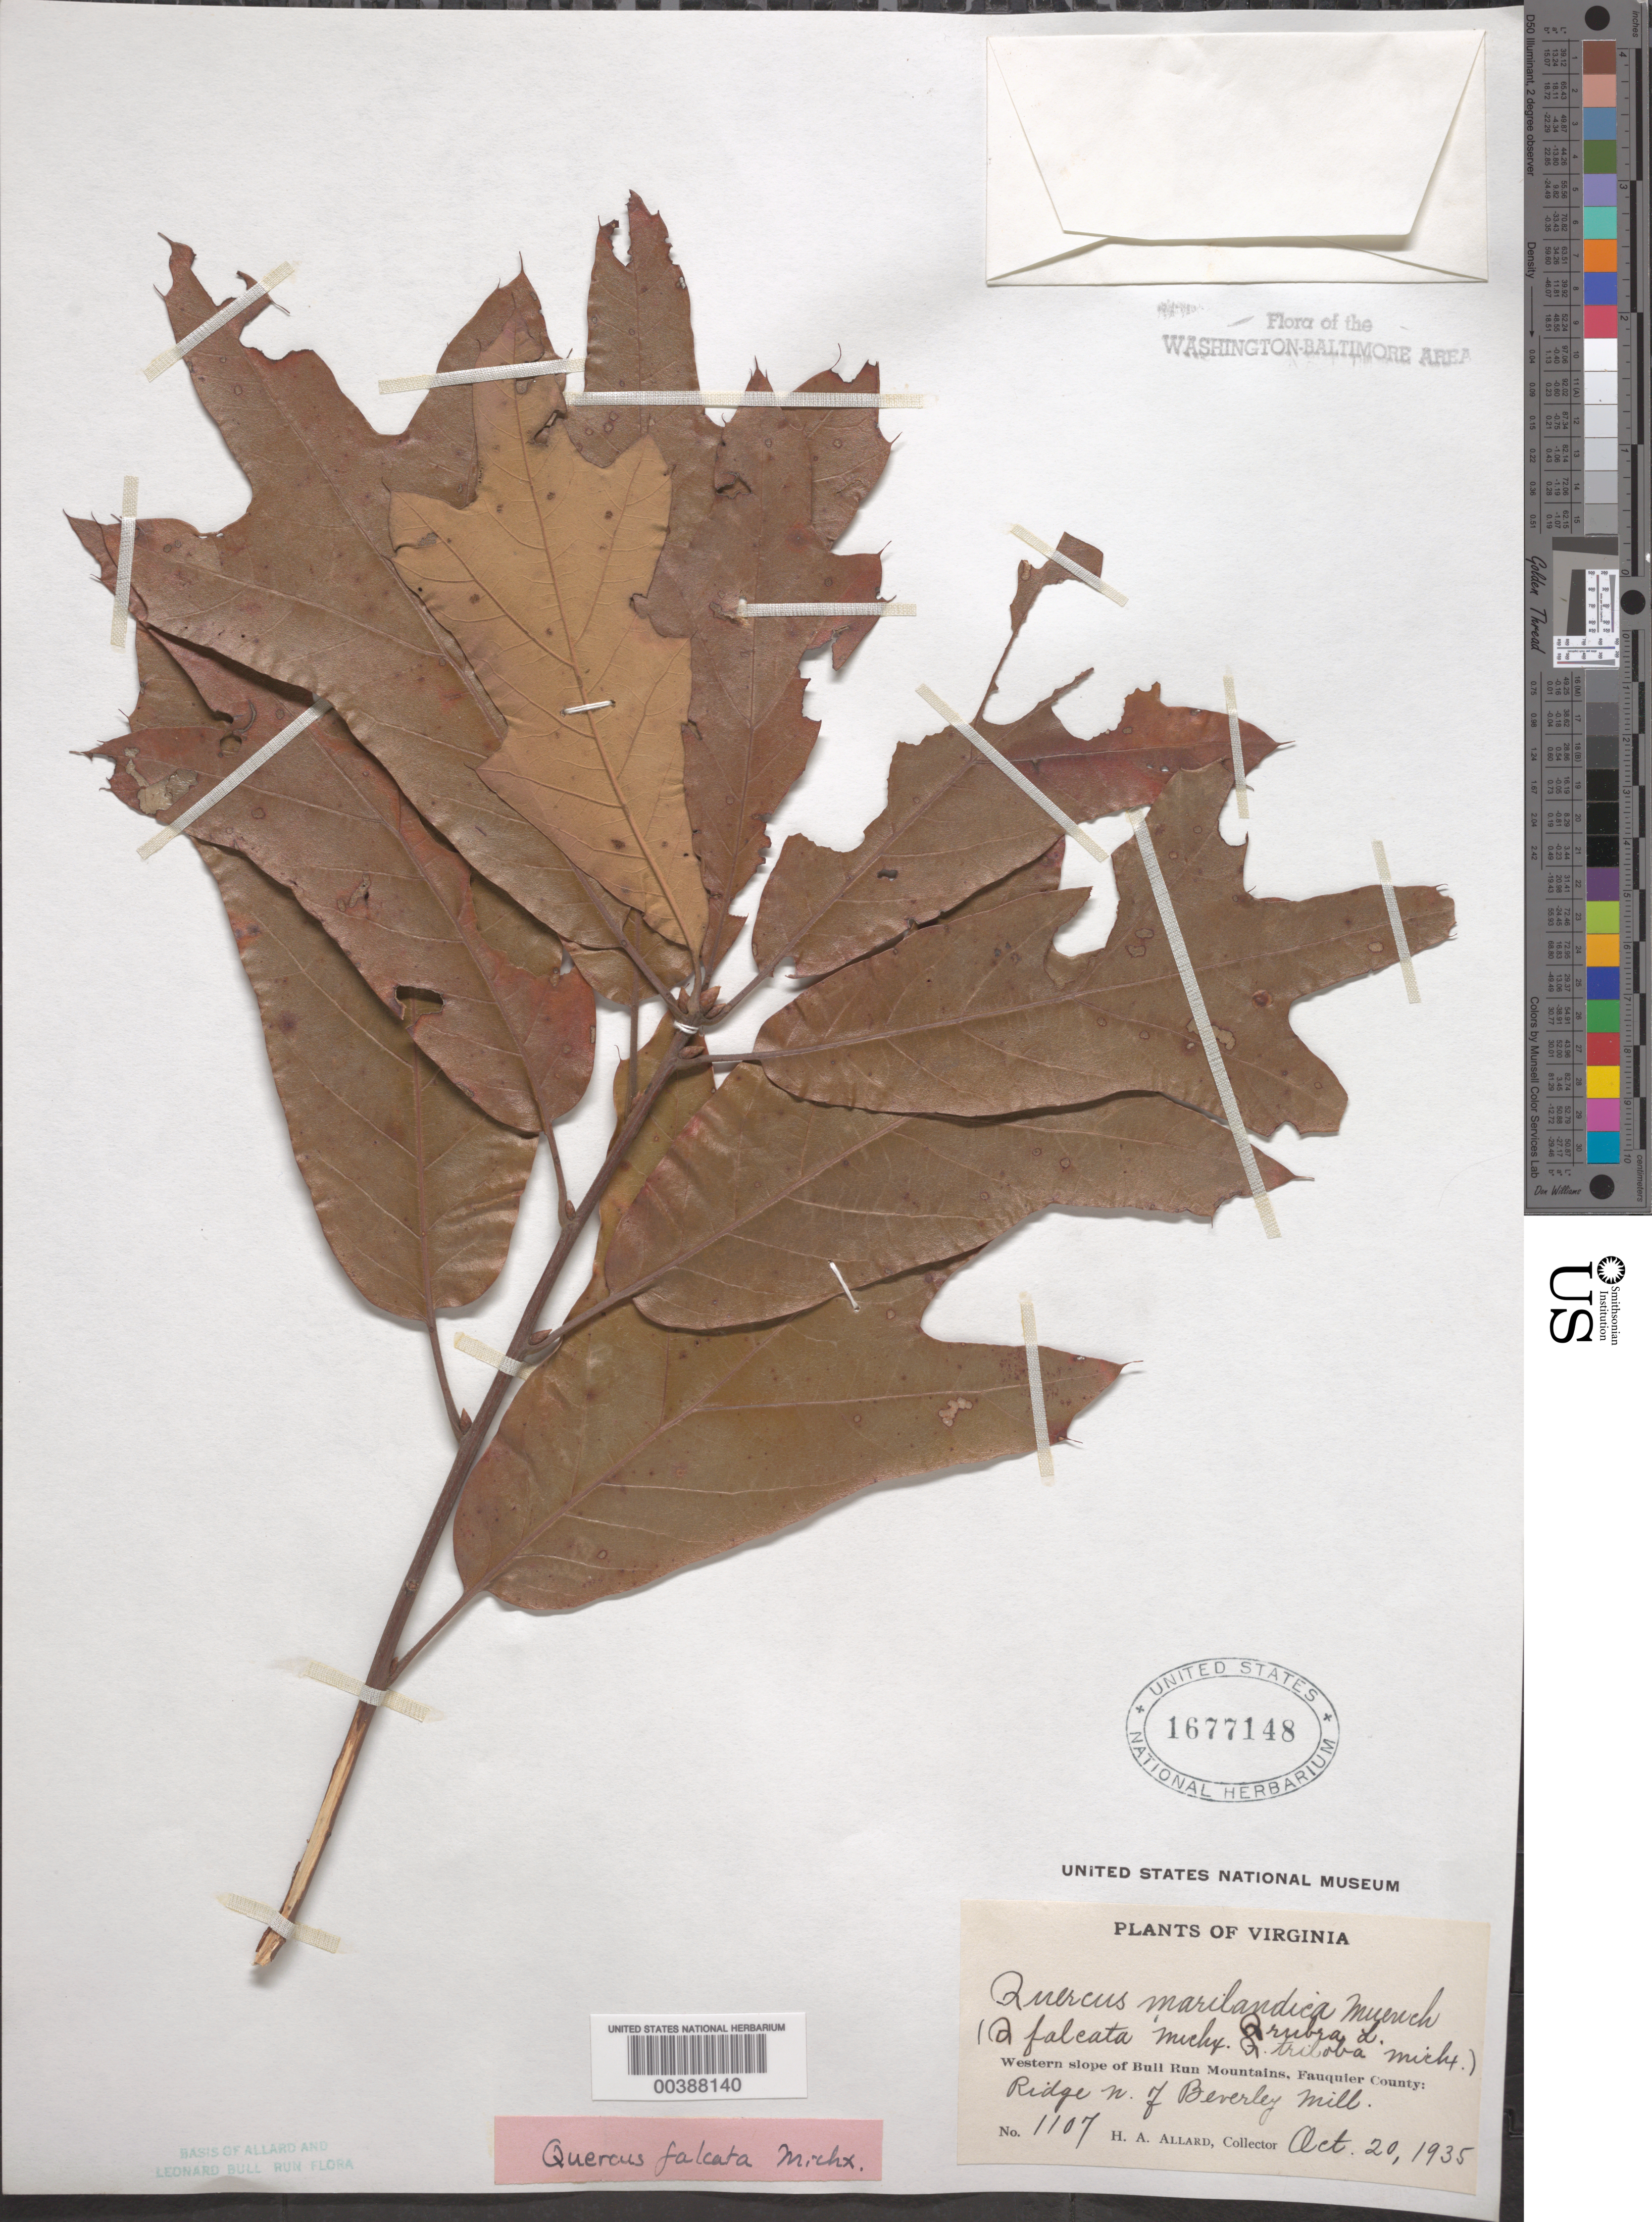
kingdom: Plantae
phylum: Tracheophyta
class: Magnoliopsida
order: Fagales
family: Fagaceae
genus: Quercus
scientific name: Quercus falcata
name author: Michx.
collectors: H. A. Allard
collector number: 1107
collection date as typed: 20 Oct 1935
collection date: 1935-10-20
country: United States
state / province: Virginia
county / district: Fauquier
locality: North of Beverley Mill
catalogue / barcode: US 1677148